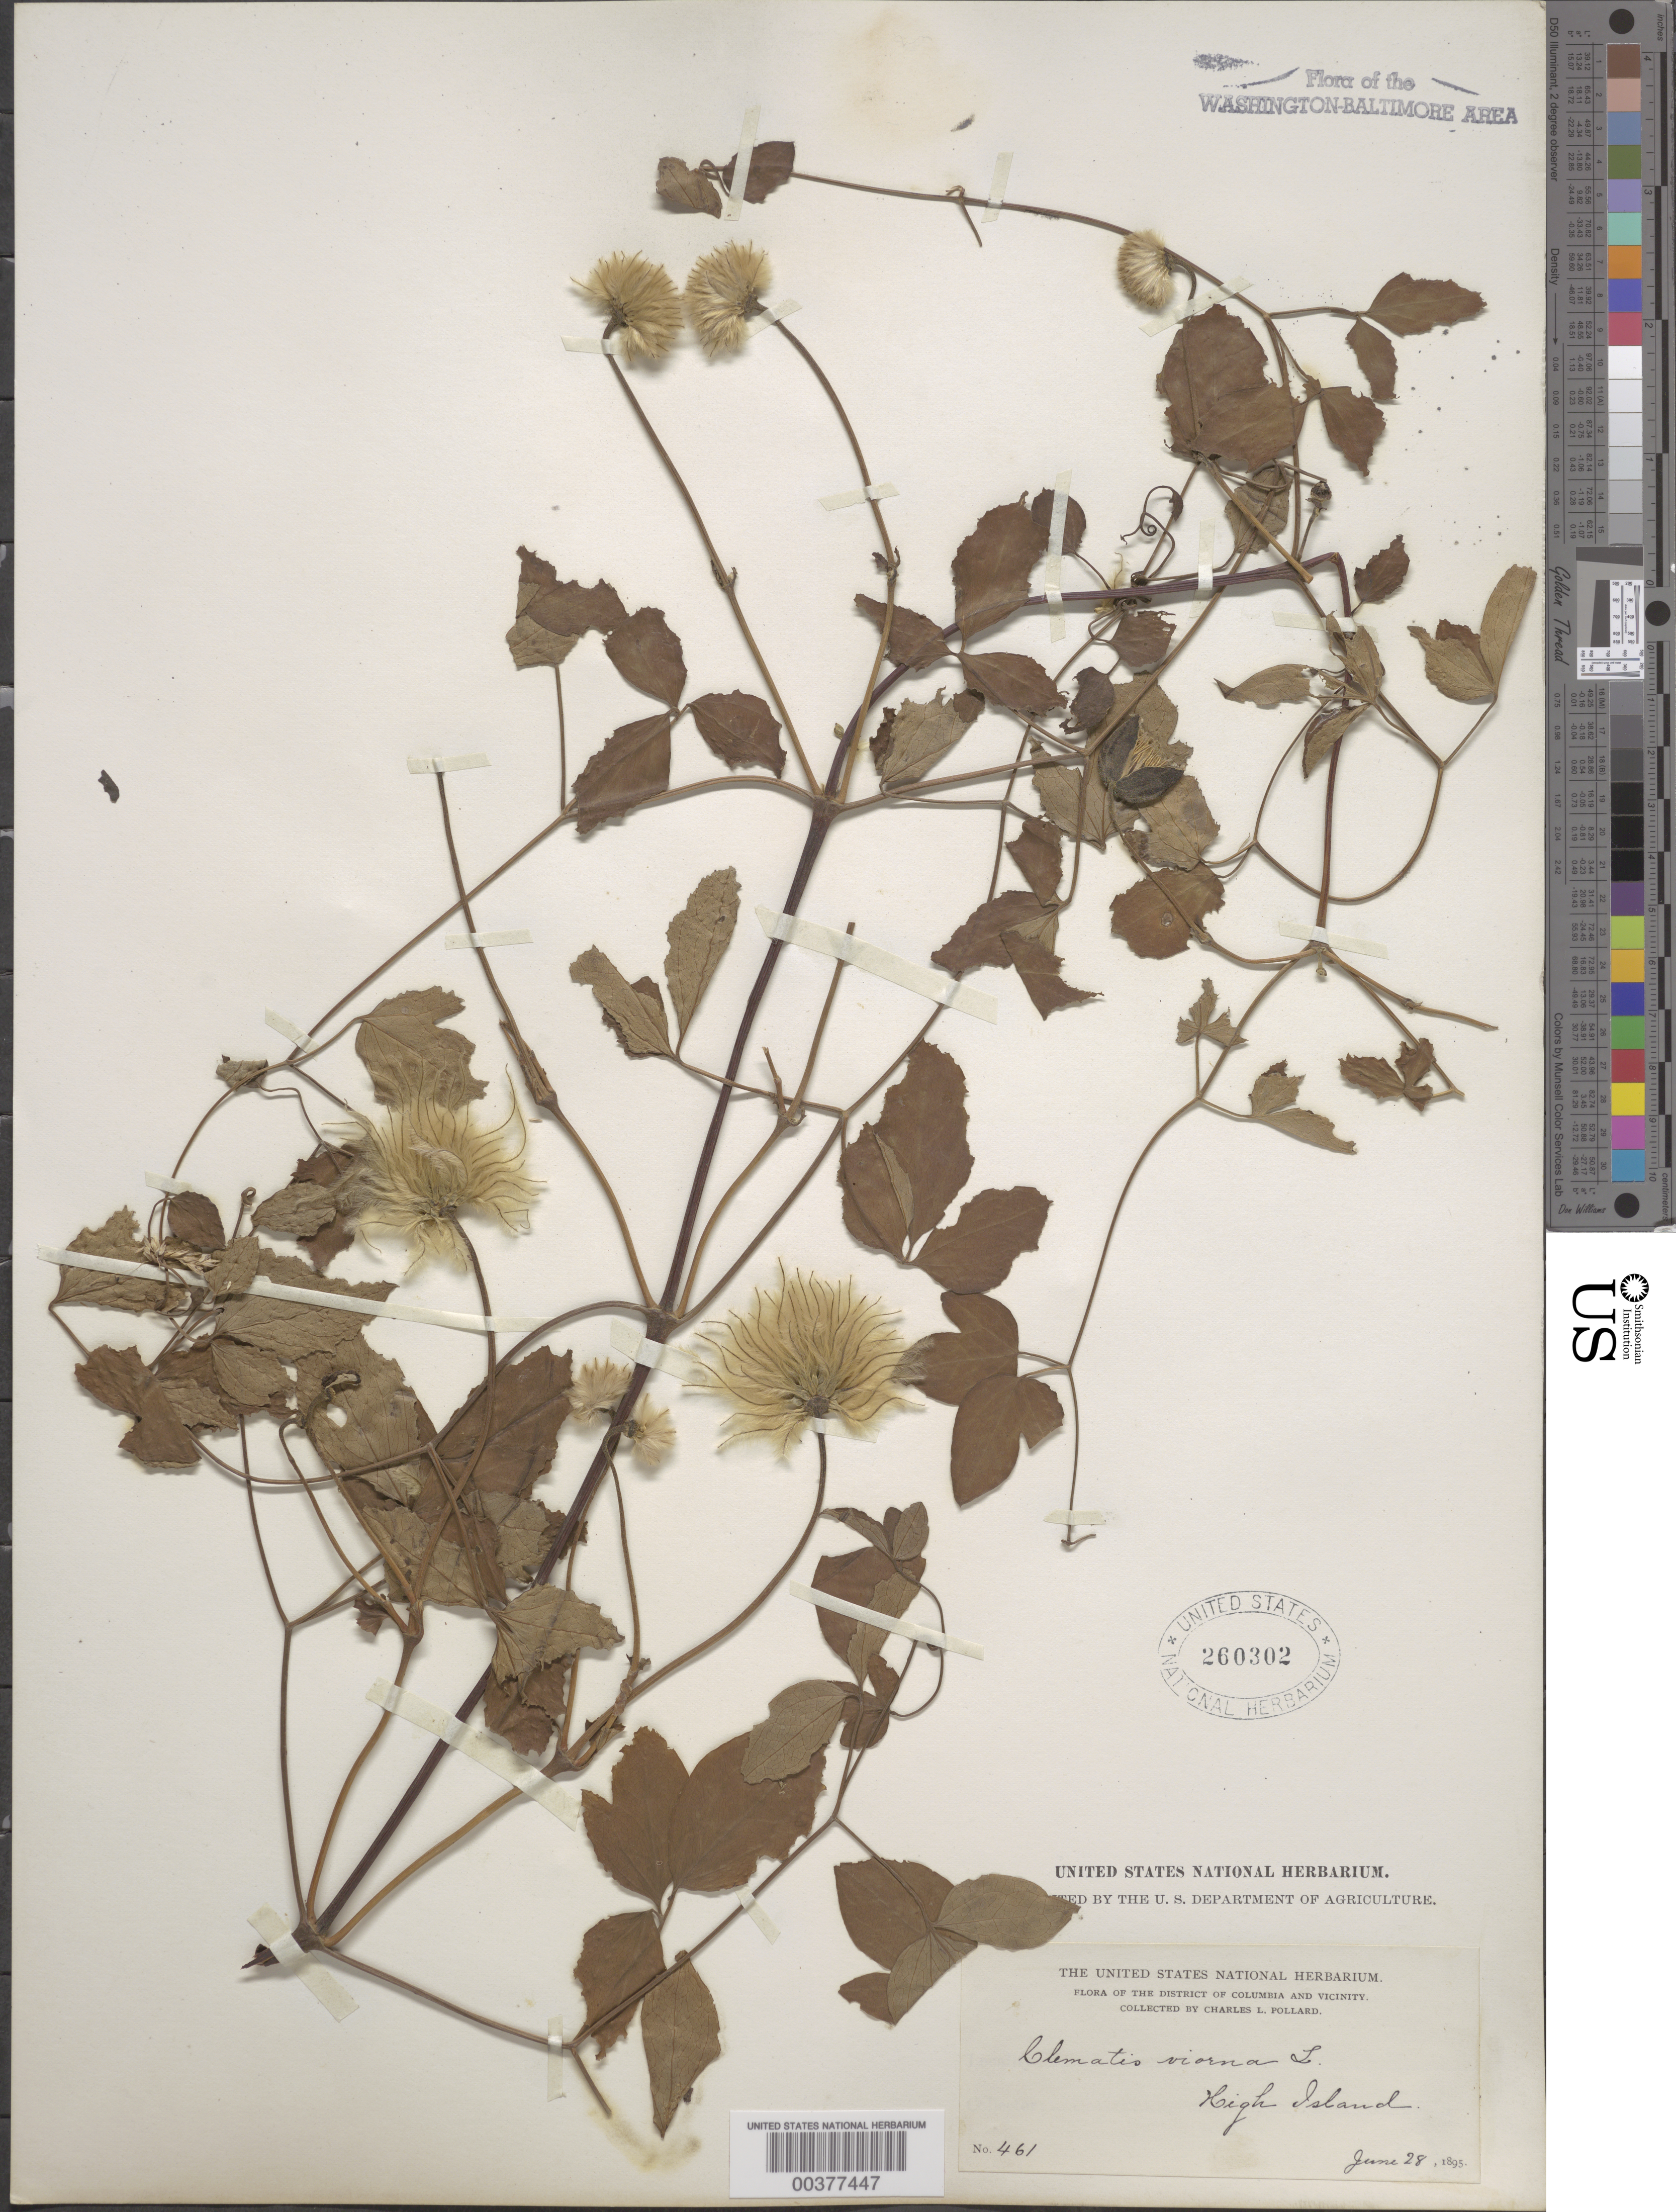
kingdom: Plantae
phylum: Tracheophyta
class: Magnoliopsida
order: Ranunculales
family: Ranunculaceae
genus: Clematis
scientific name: Clematis viorna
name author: L.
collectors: C. L. Pollard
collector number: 461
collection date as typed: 28 Jun 1895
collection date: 1895-06-28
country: United States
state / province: Maryland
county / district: Montgomery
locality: High Island C. & O. Canal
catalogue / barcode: US 260302